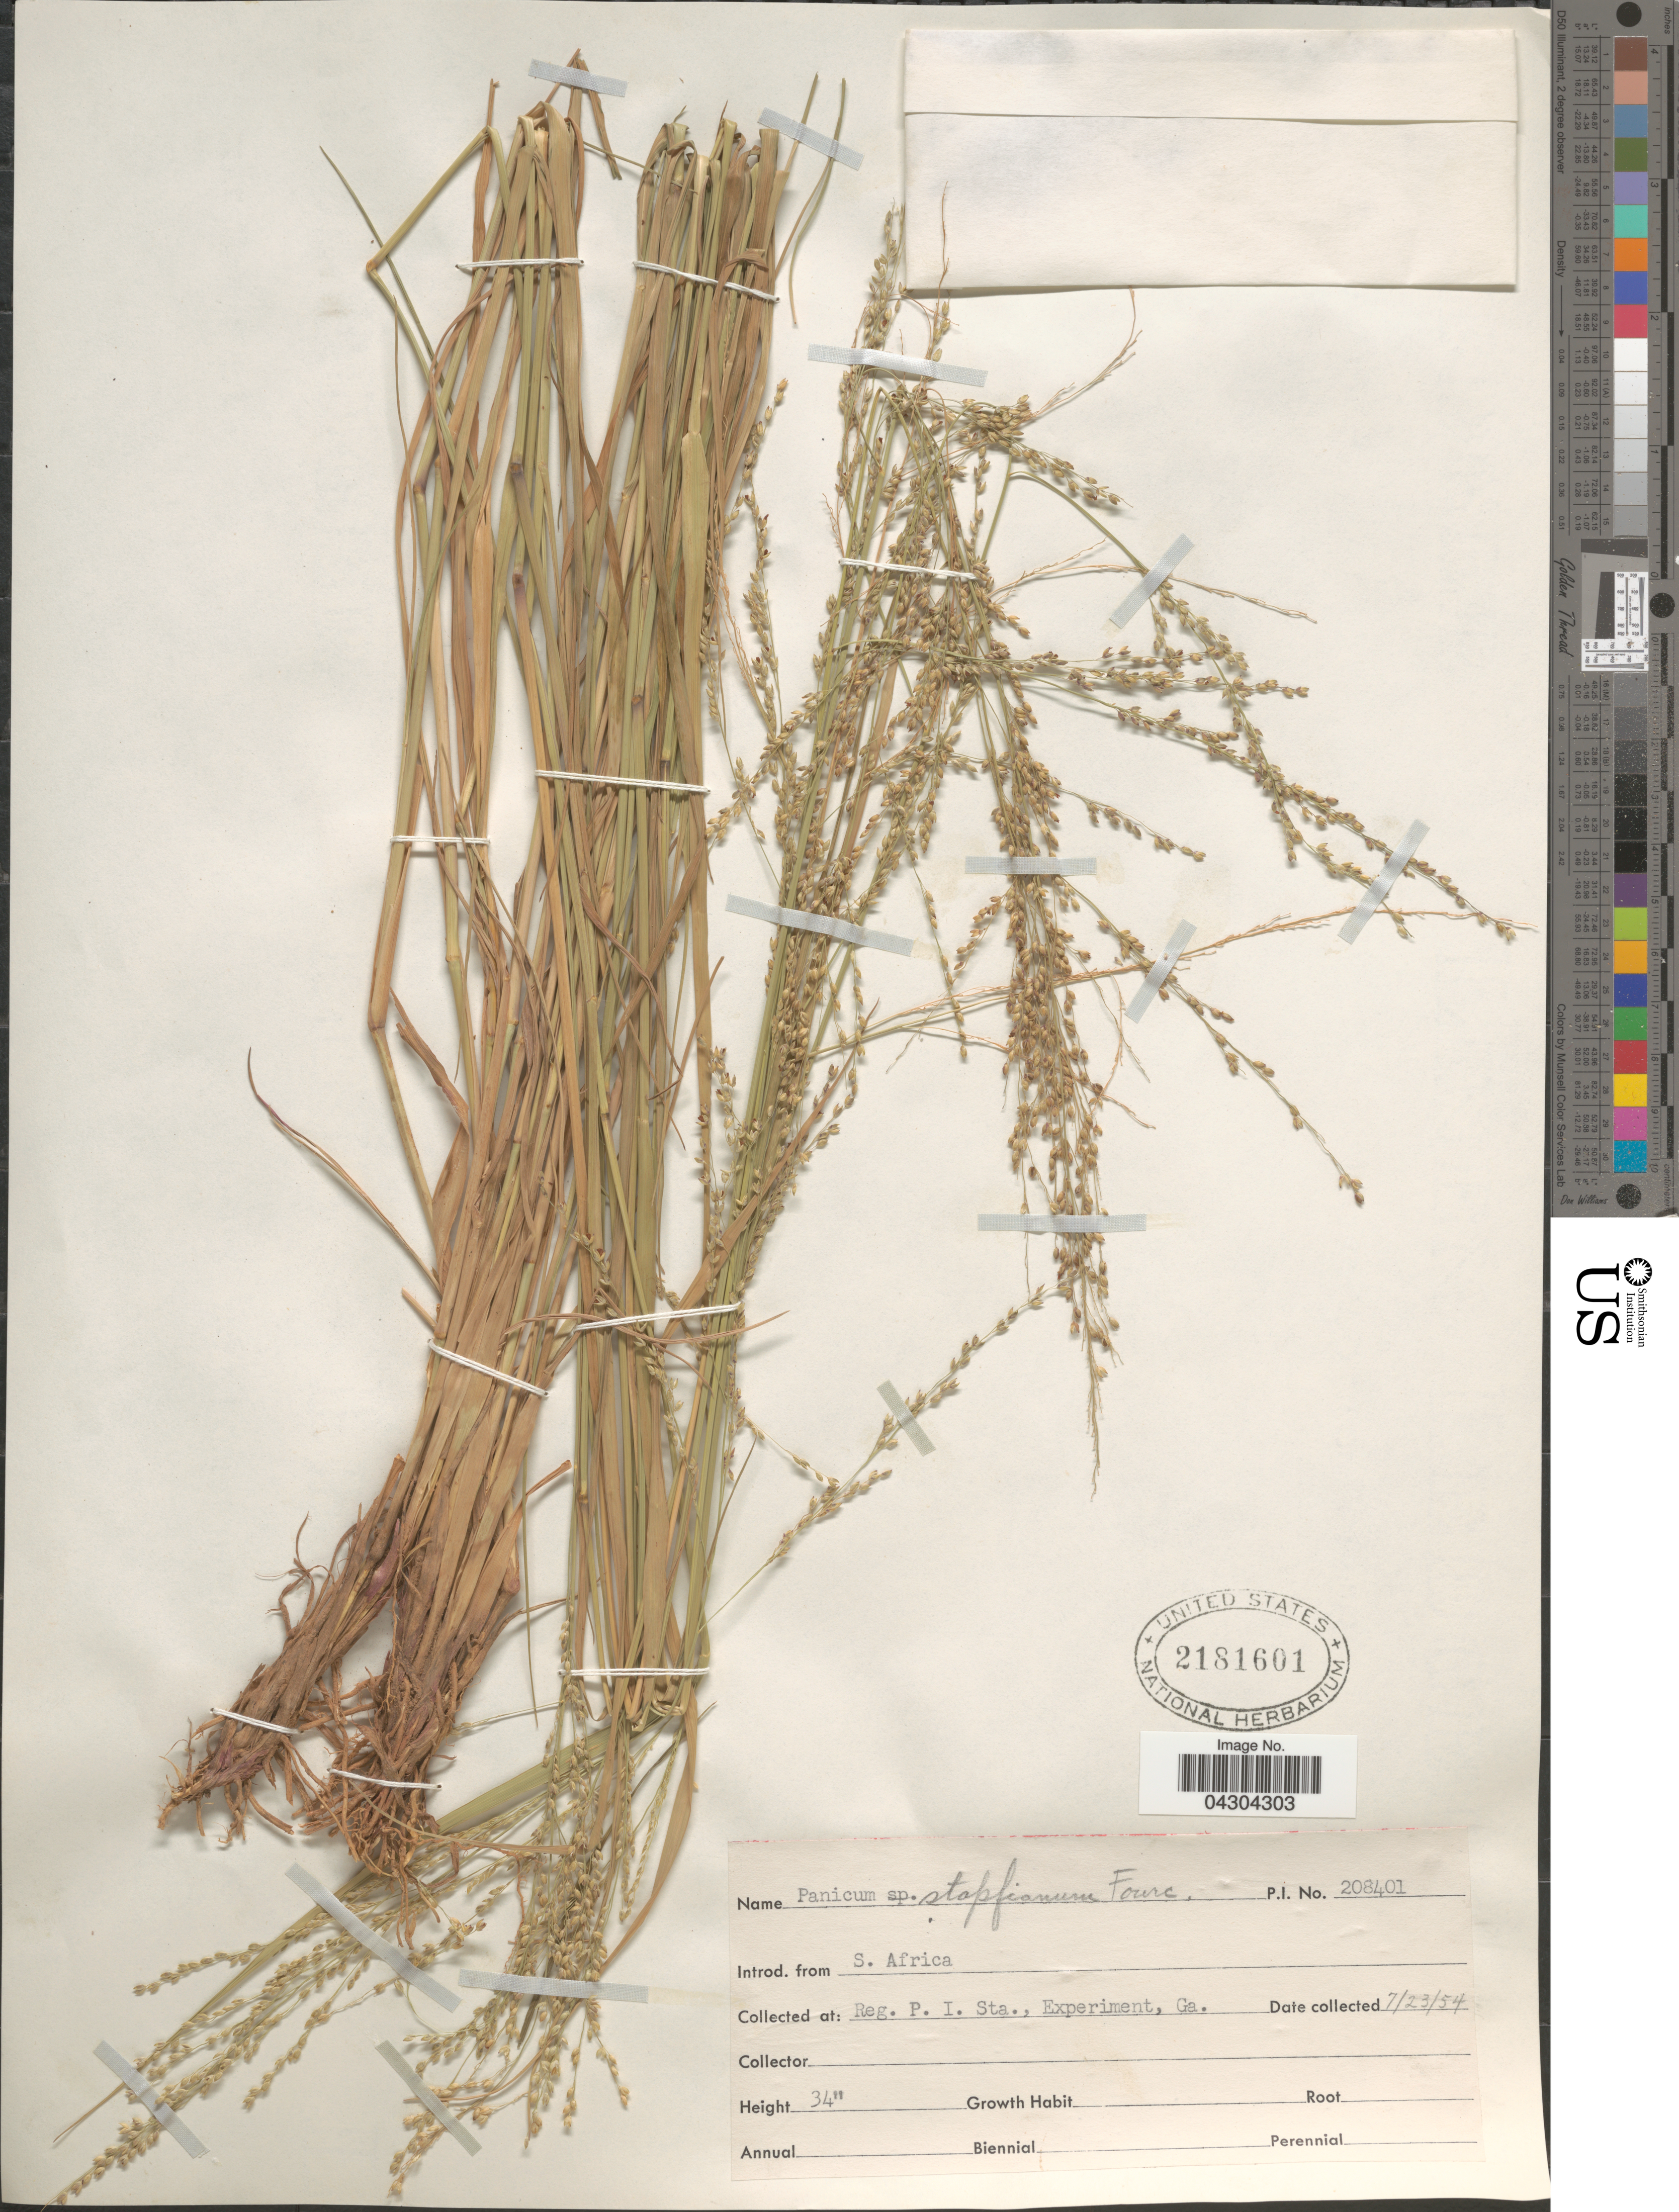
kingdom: Plantae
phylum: Tracheophyta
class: Liliopsida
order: Poales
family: Poaceae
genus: Panicum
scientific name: Panicum stapfianum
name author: Fourc.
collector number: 208401?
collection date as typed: Transcribed d/m/y: 23/7/54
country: United States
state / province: Georgia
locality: Reg. P. I. Sta., Experiment.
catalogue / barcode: US 2181601